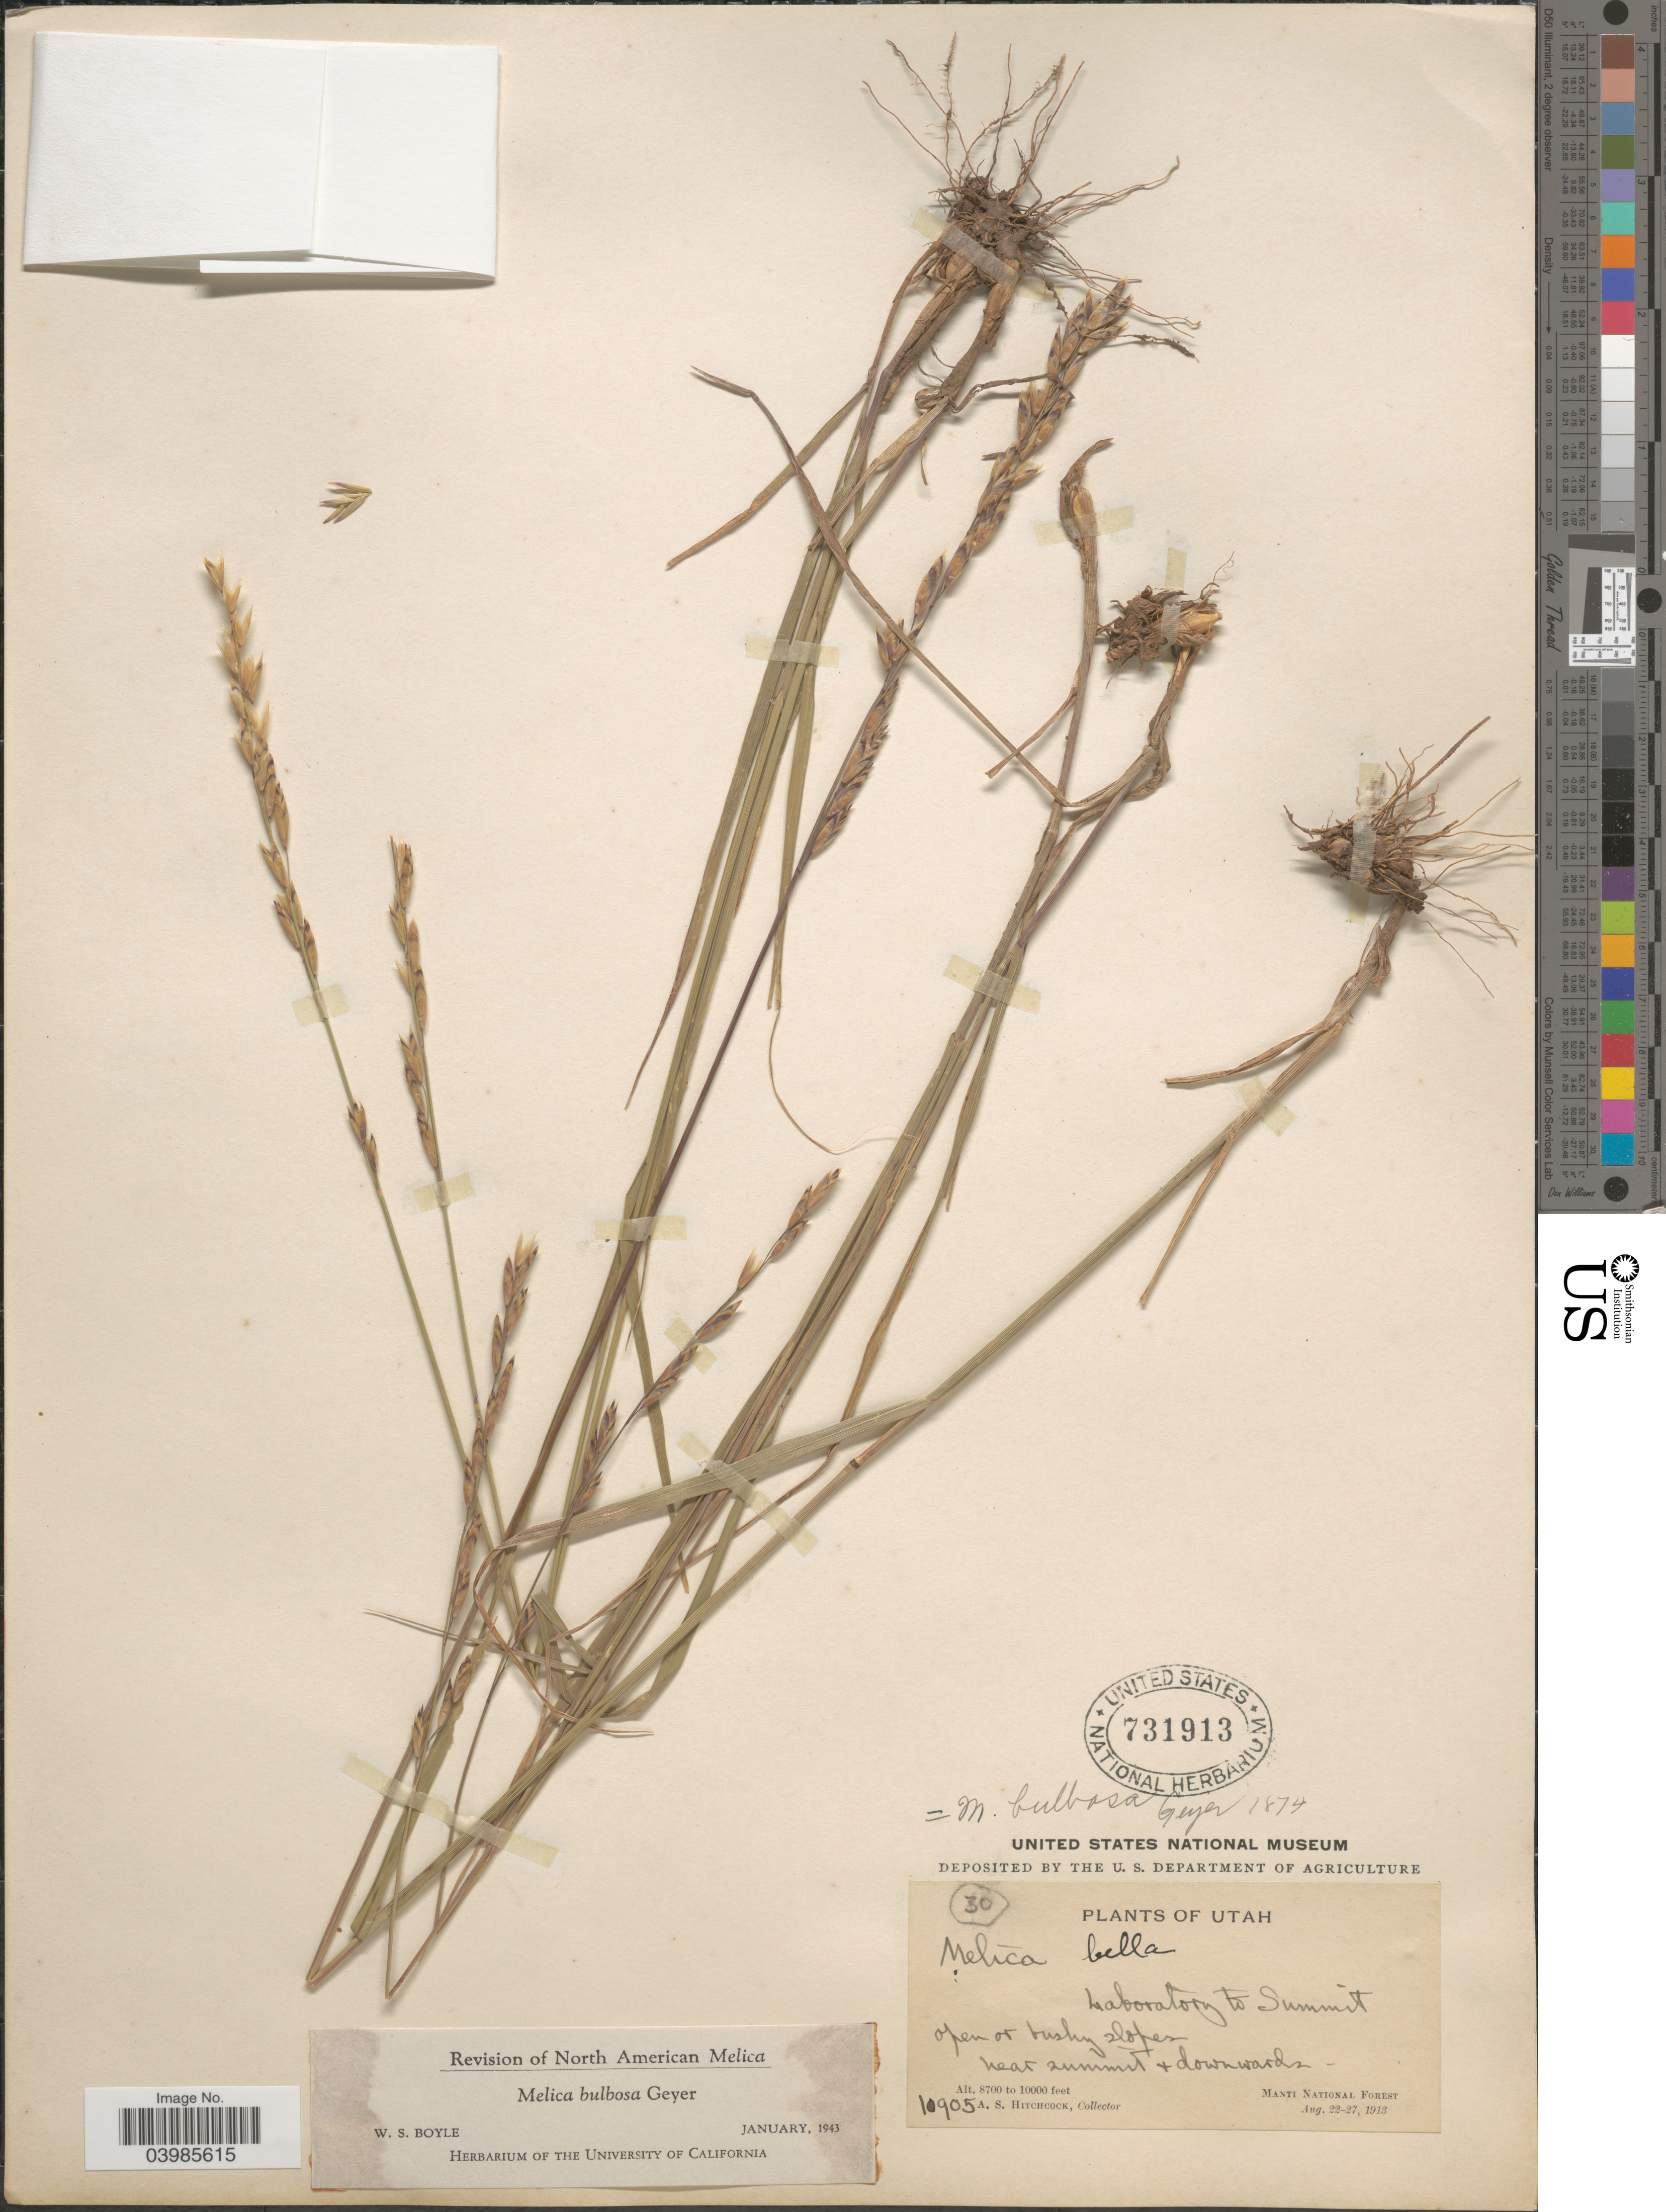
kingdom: Plantae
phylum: Tracheophyta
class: Liliopsida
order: Poales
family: Poaceae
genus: Melica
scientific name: Melica bulbosa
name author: Geyer ex Porter & J.M. Coult.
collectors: A. S. Hitchcock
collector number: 10905*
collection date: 1913-08-22/1913-08-27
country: United States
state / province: Utah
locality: Laboratory to Summit. Open or bushy slopes near summit + downwars. Manti National Forest.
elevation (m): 2652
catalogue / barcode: US 731913